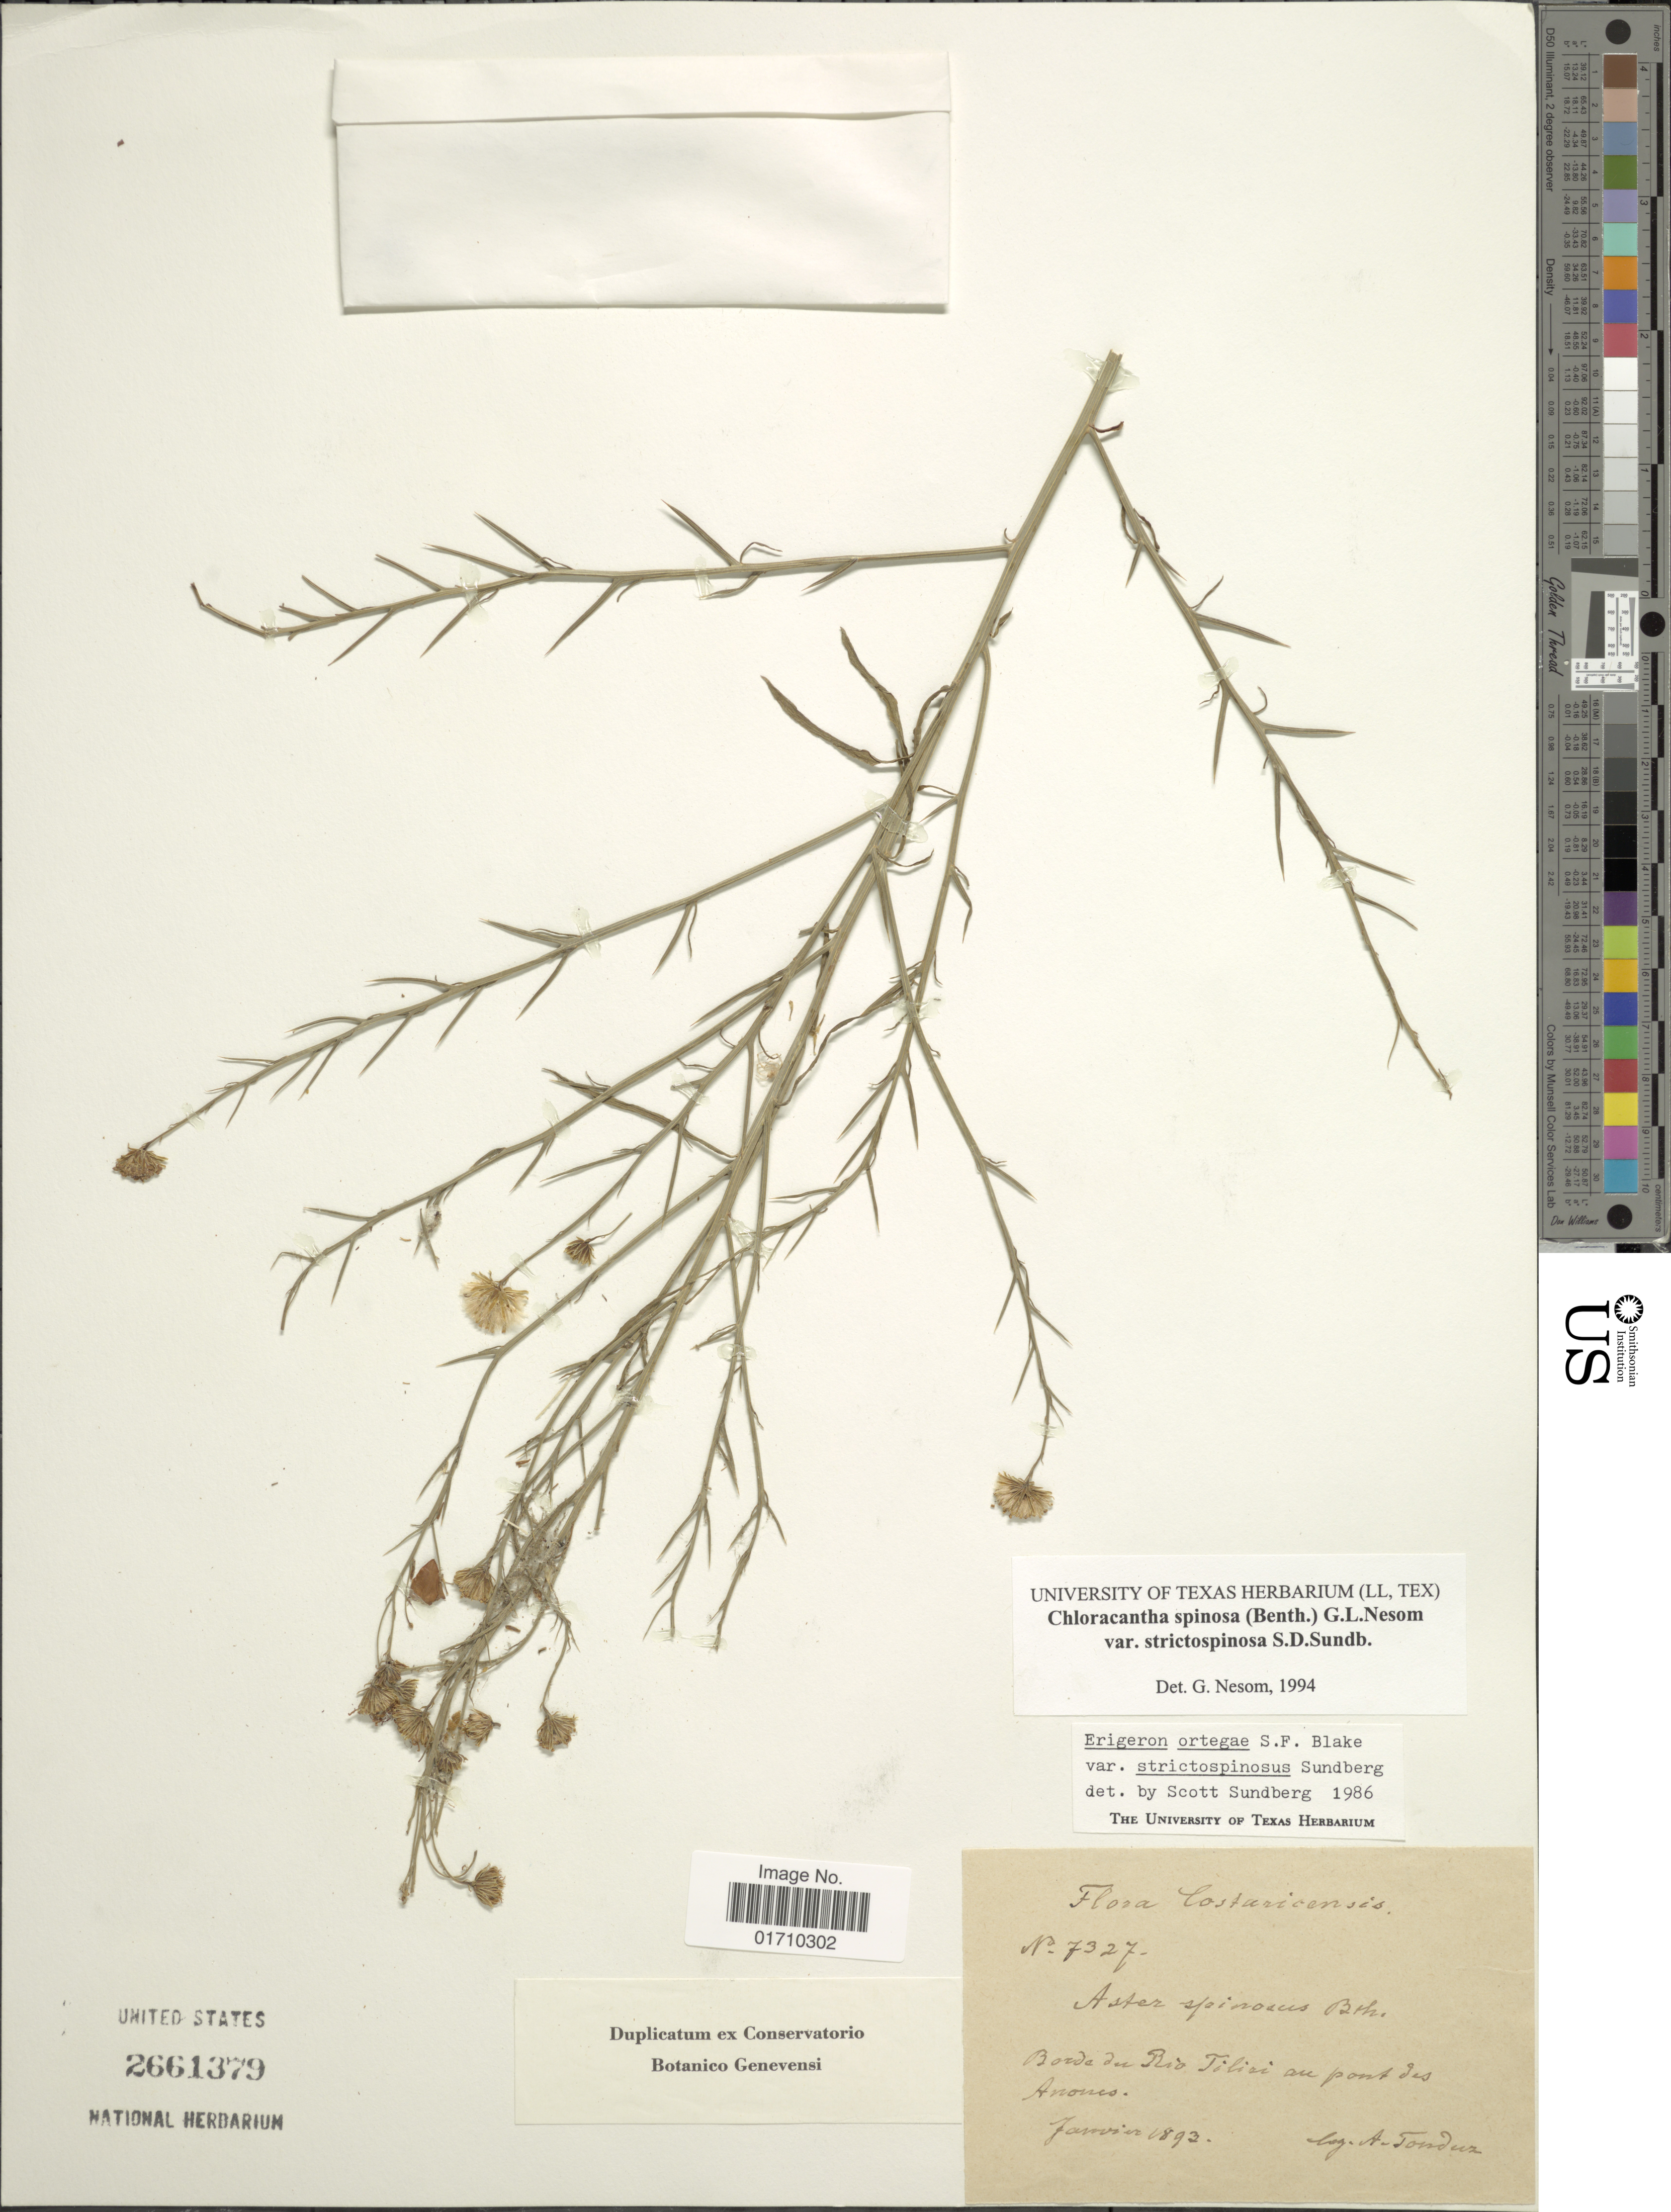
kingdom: Plantae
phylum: Tracheophyta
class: Magnoliopsida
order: Asterales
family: Asteraceae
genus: Chloracantha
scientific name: Chloracantha spinosa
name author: (Benth.) G.L. Nesom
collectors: A. Tonduz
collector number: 7327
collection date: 1893-01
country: Costa Rica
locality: Bords du Rio Tolisi an pont des Anones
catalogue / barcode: US 2661379